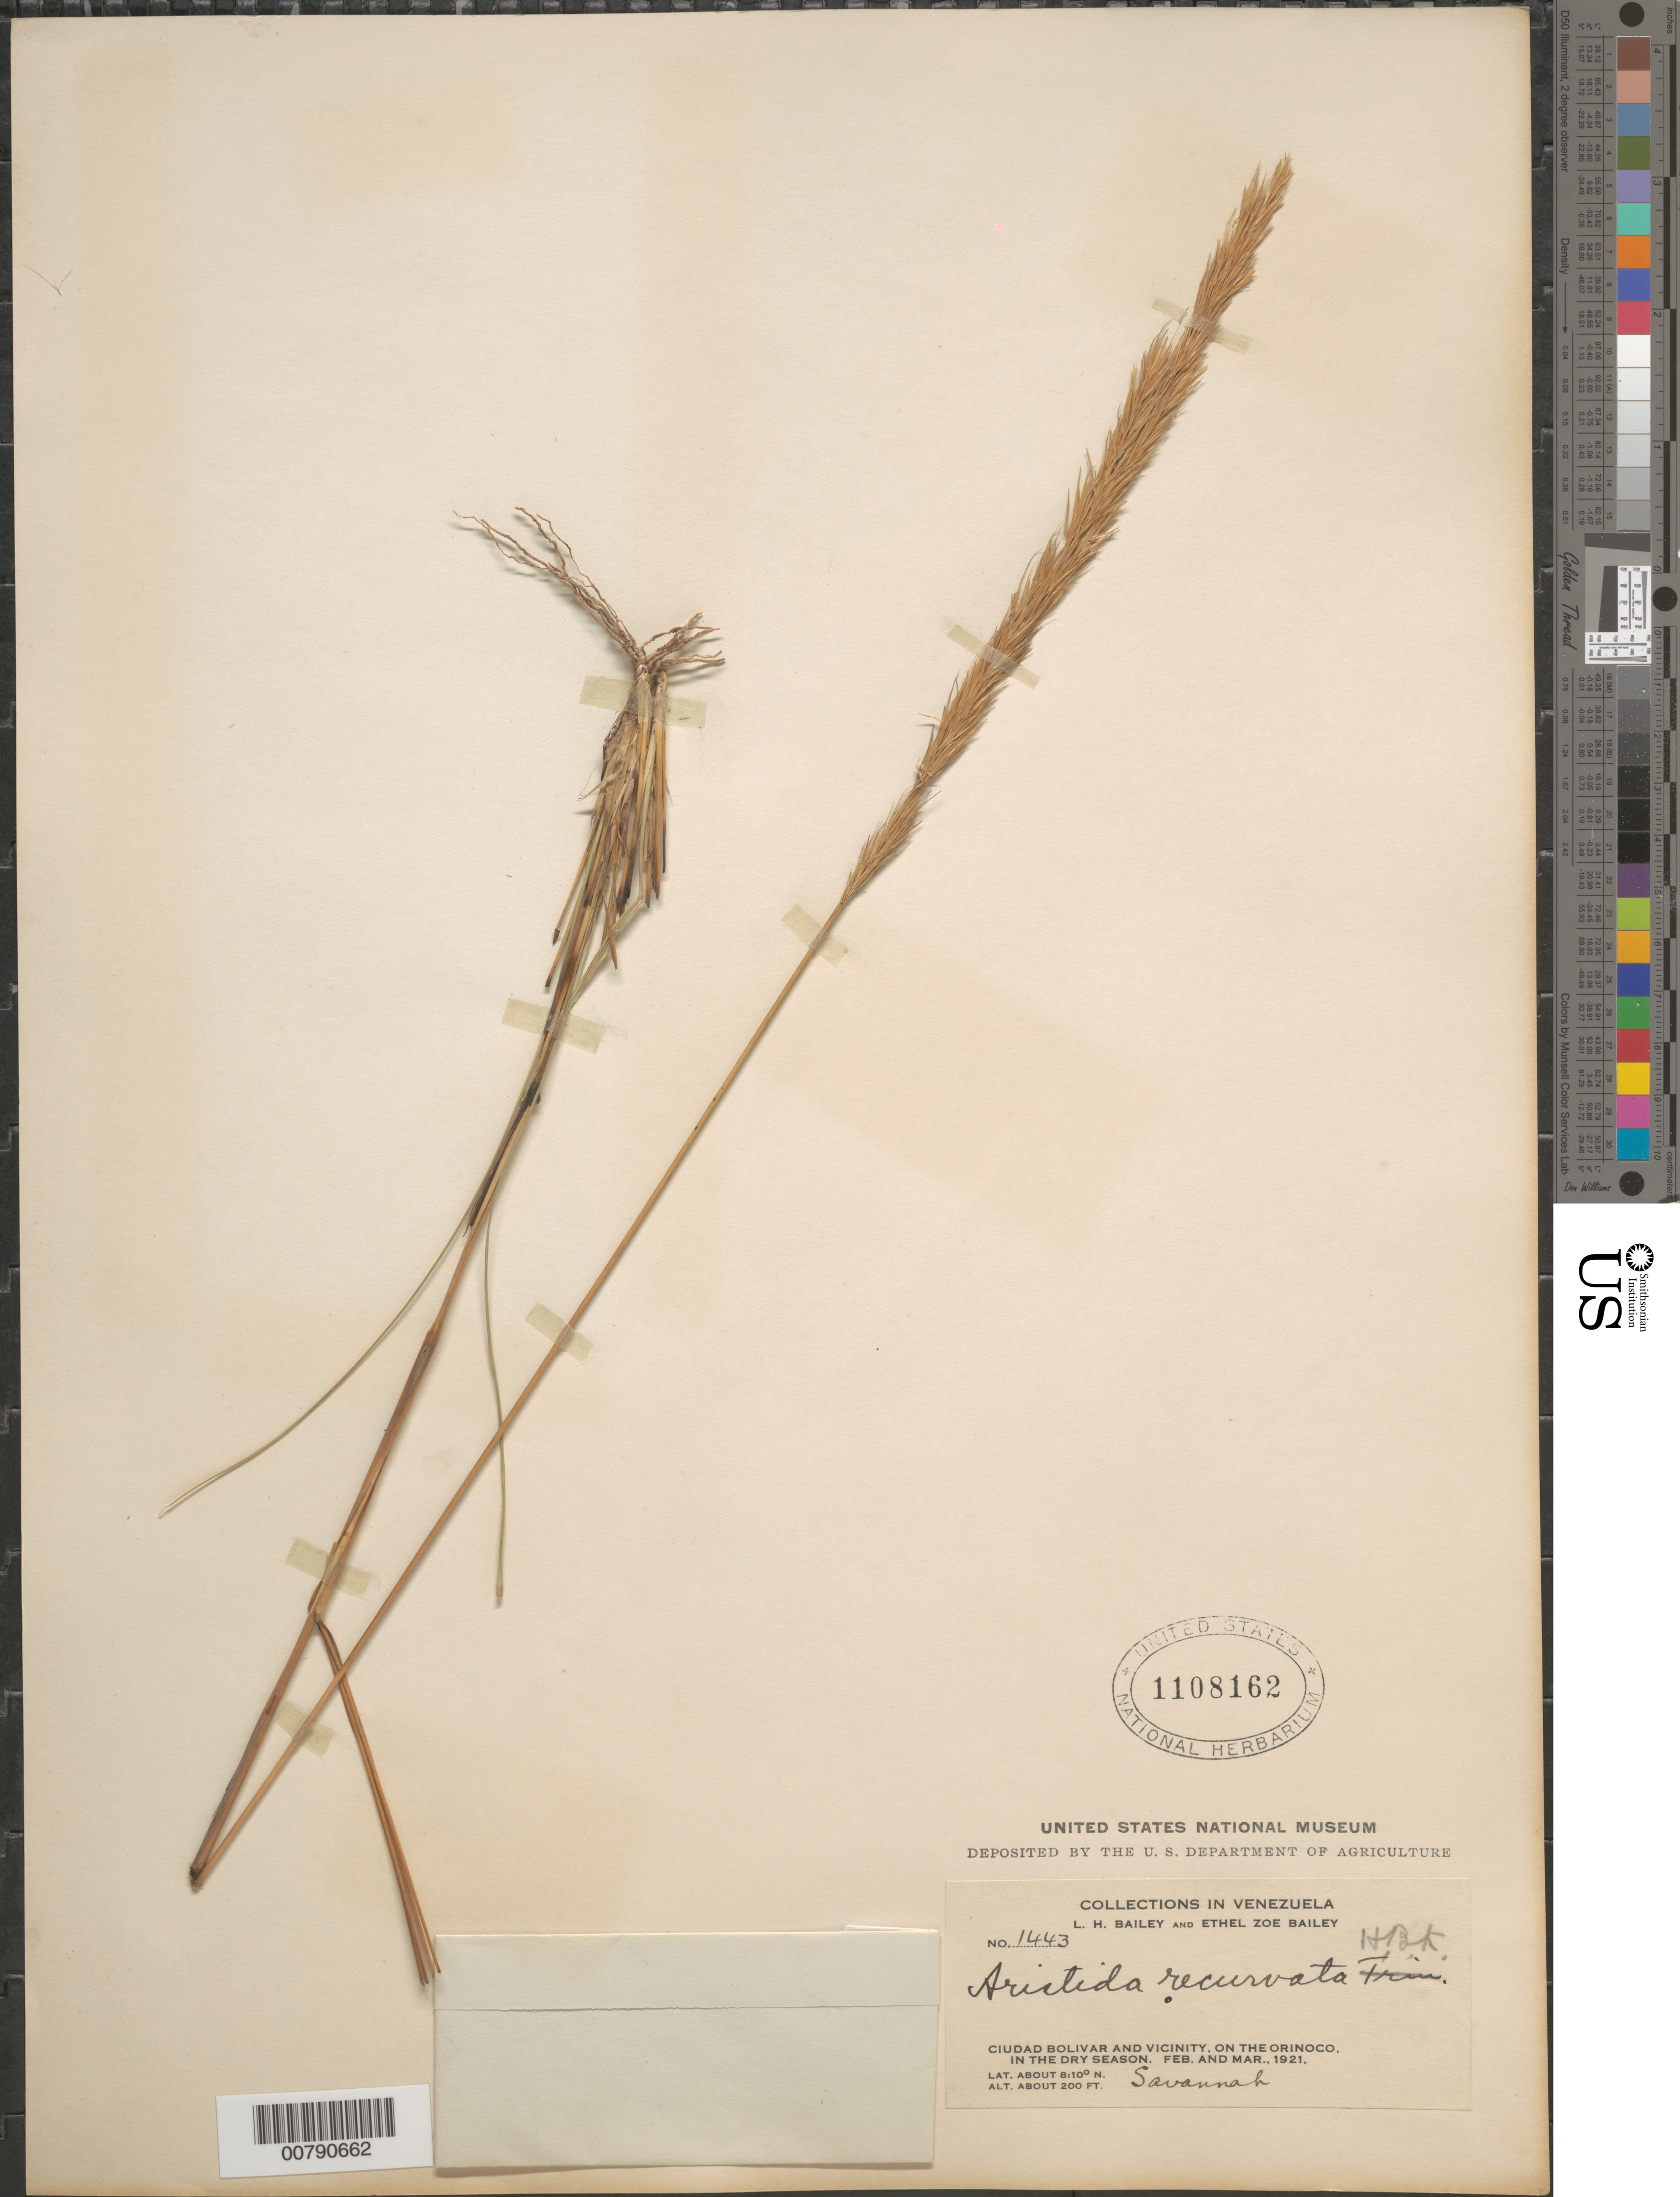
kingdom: Plantae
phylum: Tracheophyta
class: Liliopsida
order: Poales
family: Poaceae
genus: Aristida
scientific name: Aristida recurvata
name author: Kunth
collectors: L. H. Bailey & E. Z. Bailey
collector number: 1443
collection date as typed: Feb-21 and Mar-21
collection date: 1921-02,1921-03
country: Venezuela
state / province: Bolívar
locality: Ciudad Bolívar and vicinity, Orinoco R.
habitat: Savanna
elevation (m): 61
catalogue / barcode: US 1108162